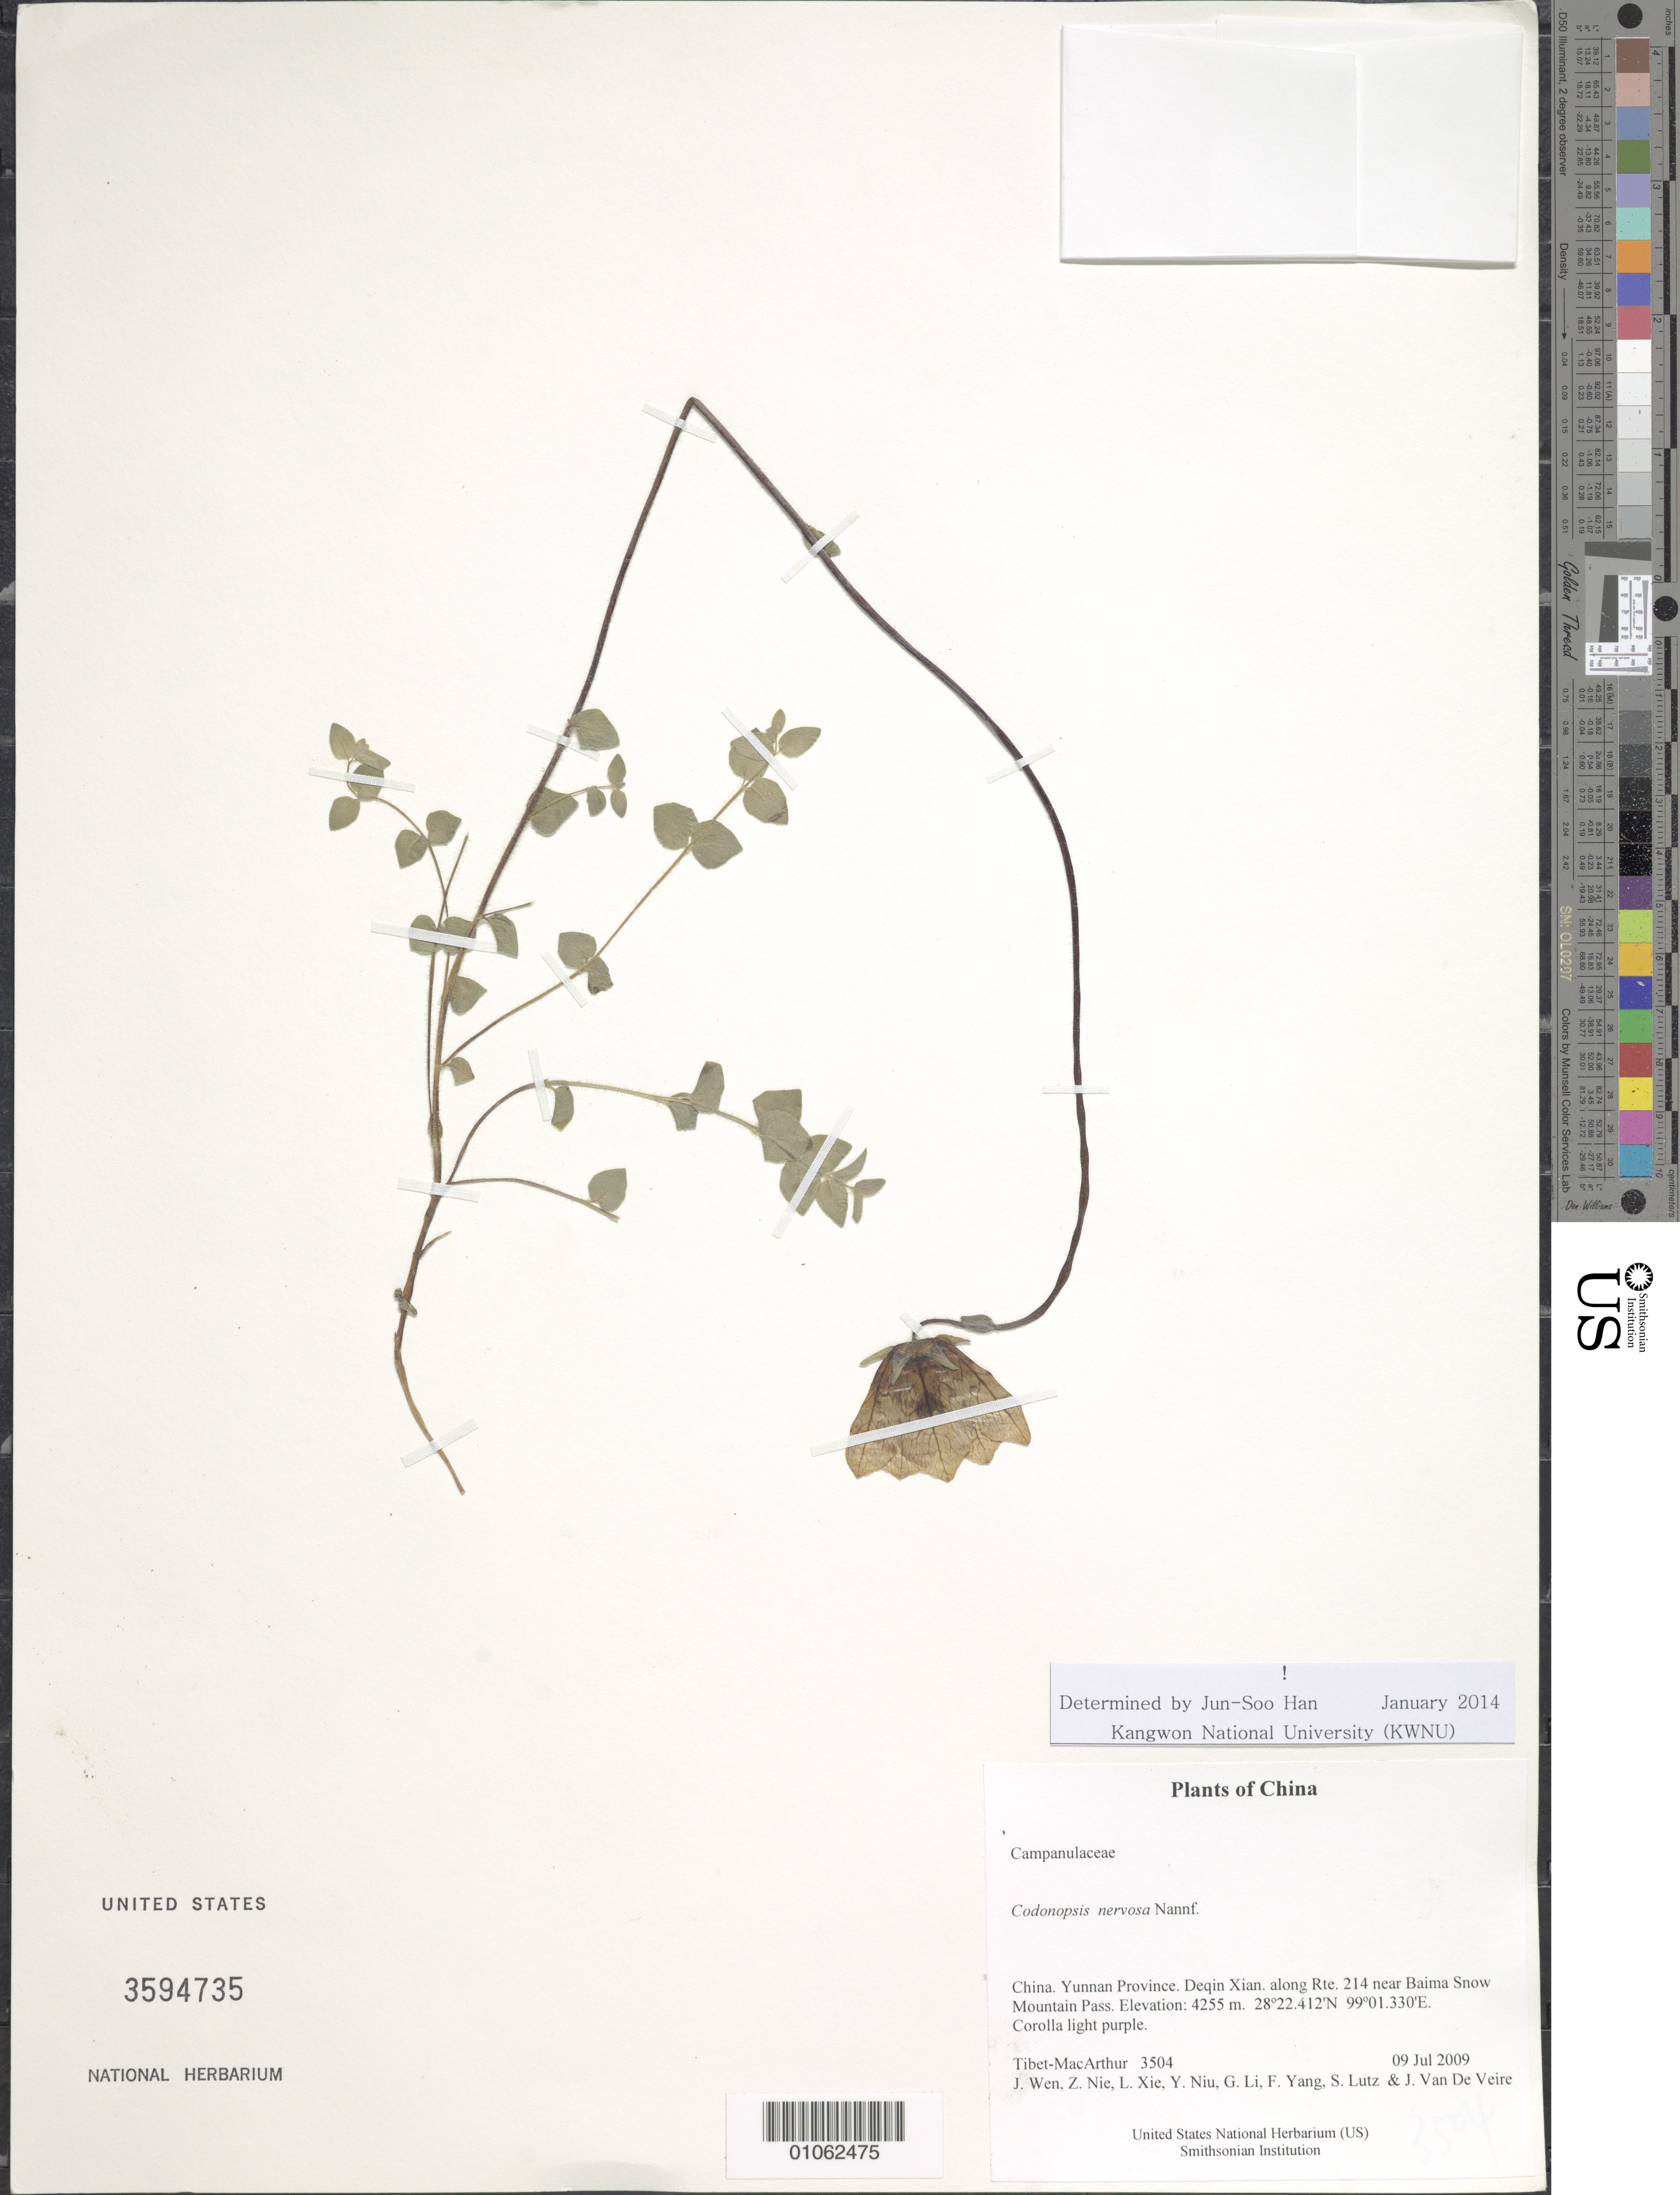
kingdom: Plantae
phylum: Tracheophyta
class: Magnoliopsida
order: Asterales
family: Campanulaceae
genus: Codonopsis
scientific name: Codonopsis nervosa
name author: (Chipp) Nannf.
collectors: Tibet-MacArthur, J. Wen, Z. Nie, L. Xie, Y. Niu, G. Li, F. Yang, S. Lutz & J. Van De Veire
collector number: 3504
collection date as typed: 09 Jul 2009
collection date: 2009-07-09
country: China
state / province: Yunnan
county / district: Deqin Xian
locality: Along Rte. 214 near Baima Snow Mountain Pass.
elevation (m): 4255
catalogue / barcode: US 3594735